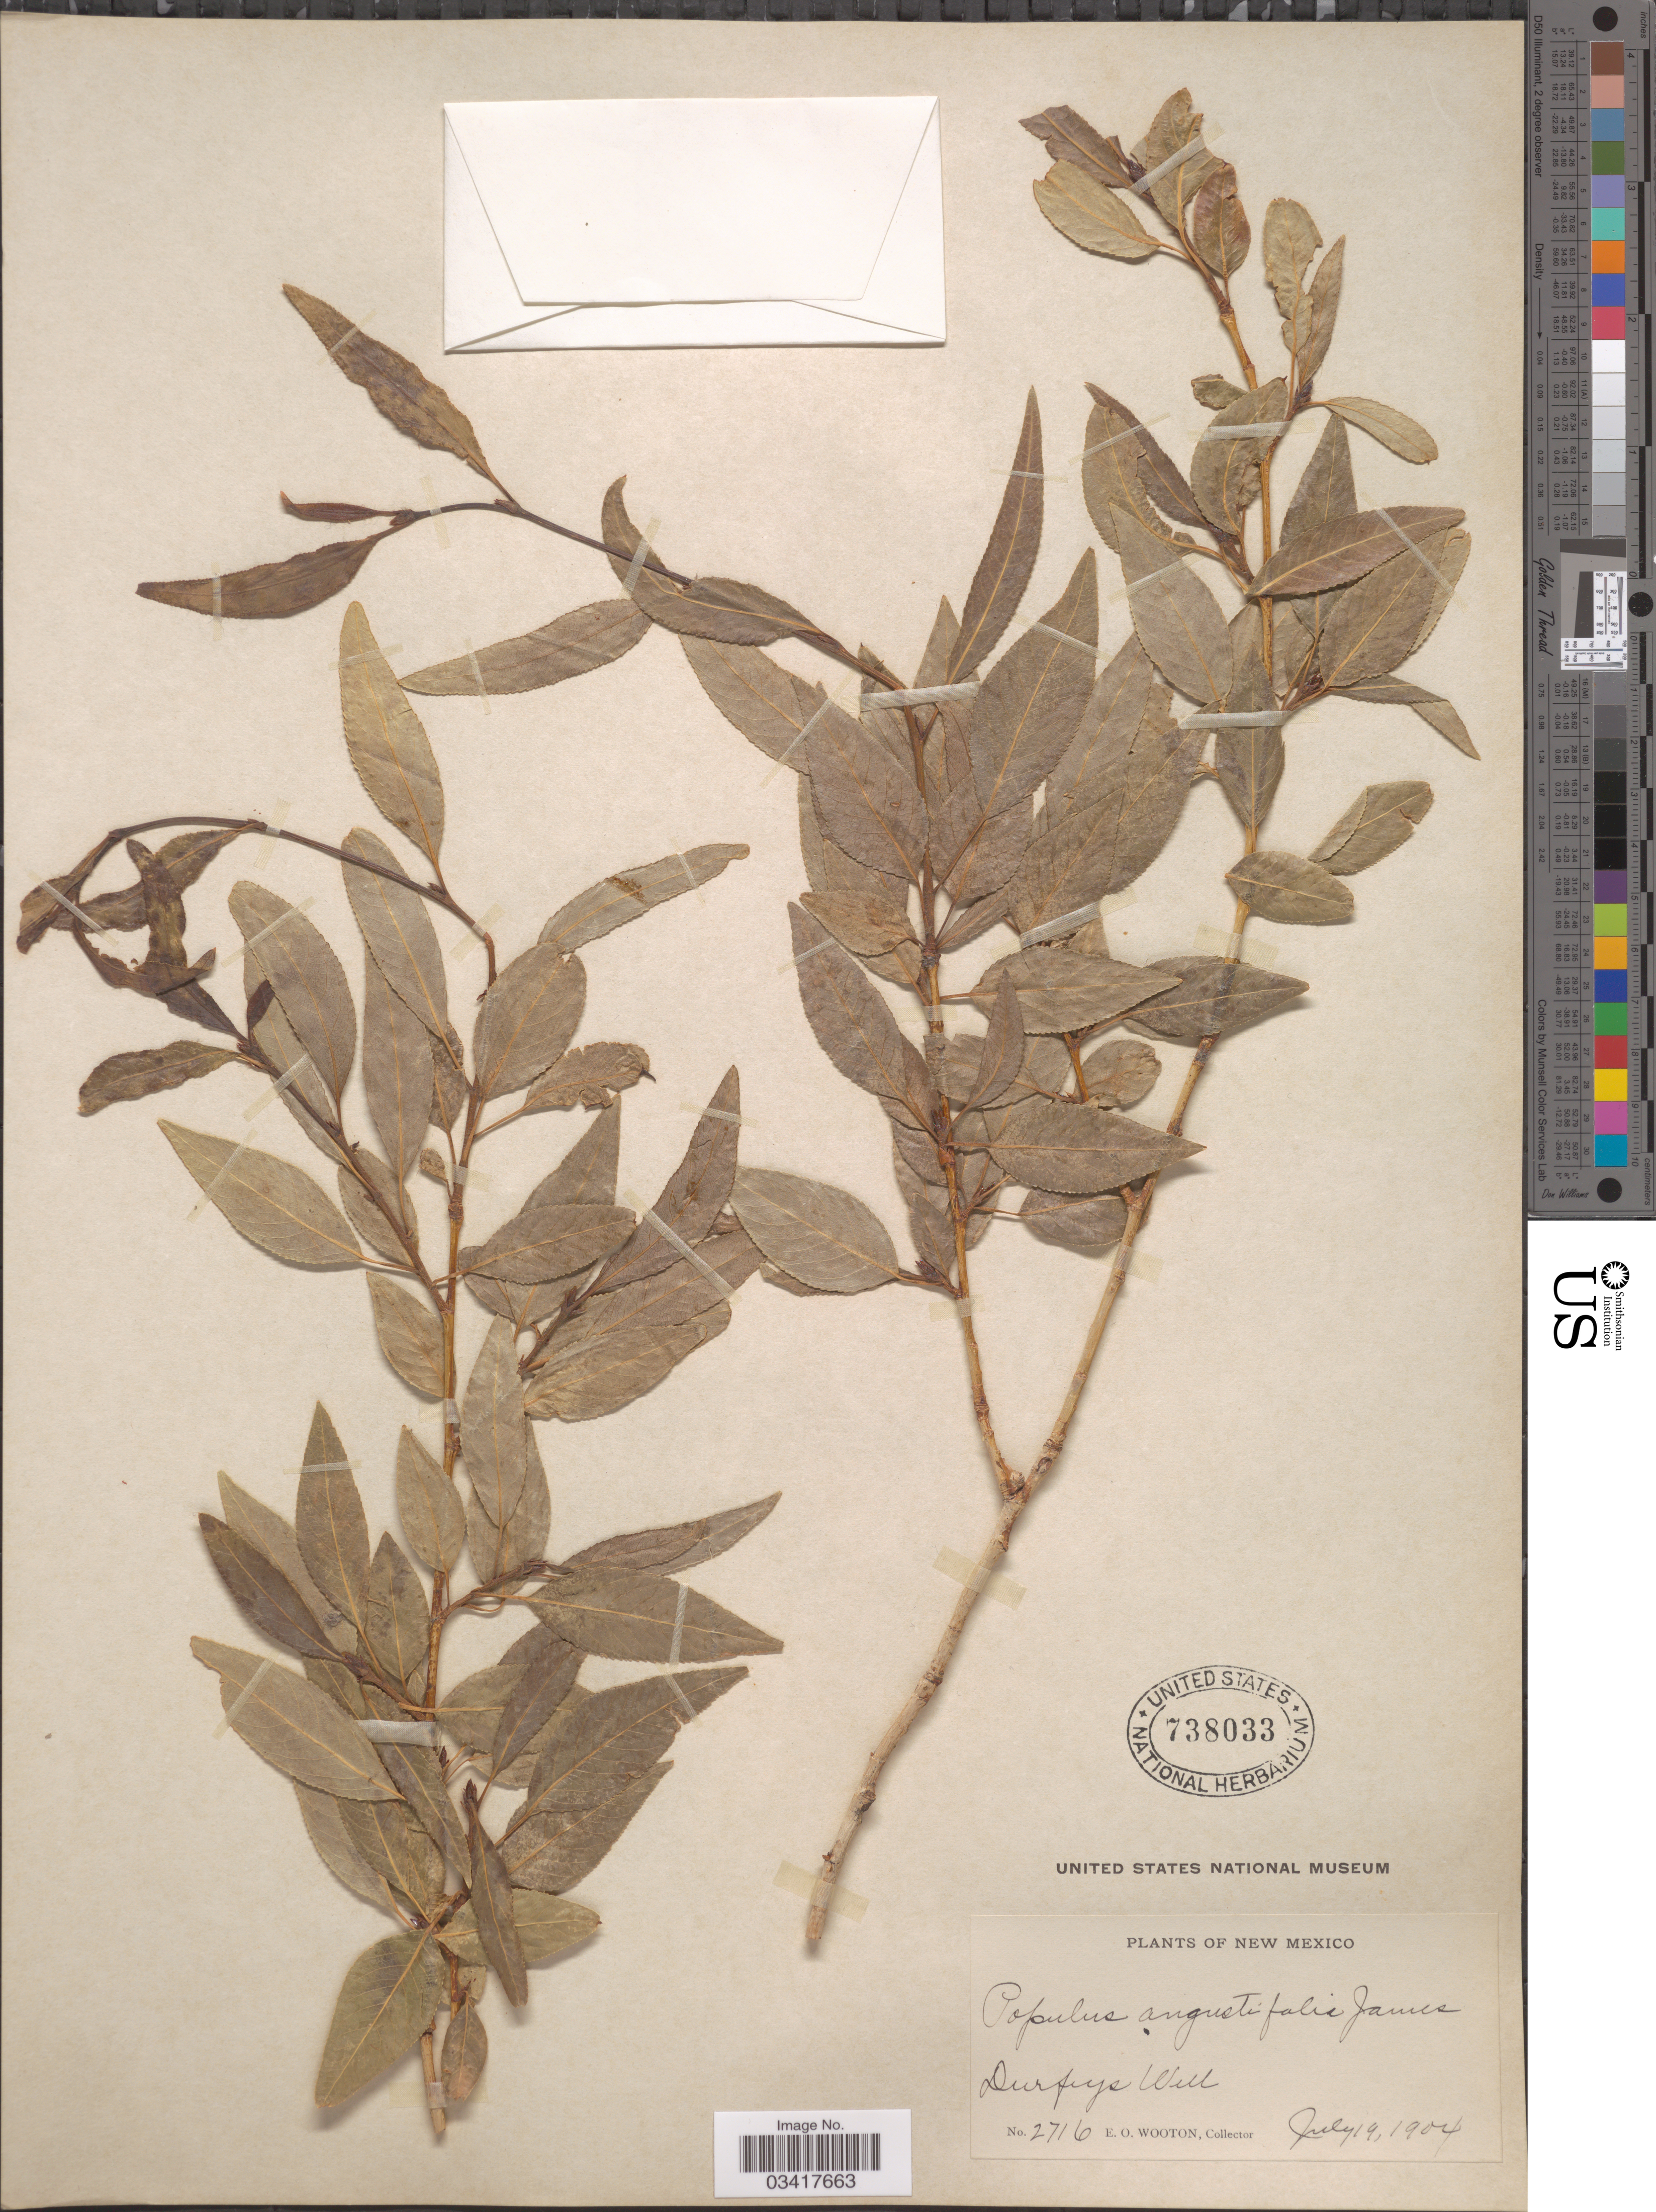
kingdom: Plantae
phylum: Tracheophyta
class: Magnoliopsida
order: Malpighiales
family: Salicaceae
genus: Populus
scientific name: Populus angustifolia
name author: E. James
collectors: E. O. Wooton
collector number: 2716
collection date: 1904-07-19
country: United States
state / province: New Mexico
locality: Durfeys Well.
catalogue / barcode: US 738033